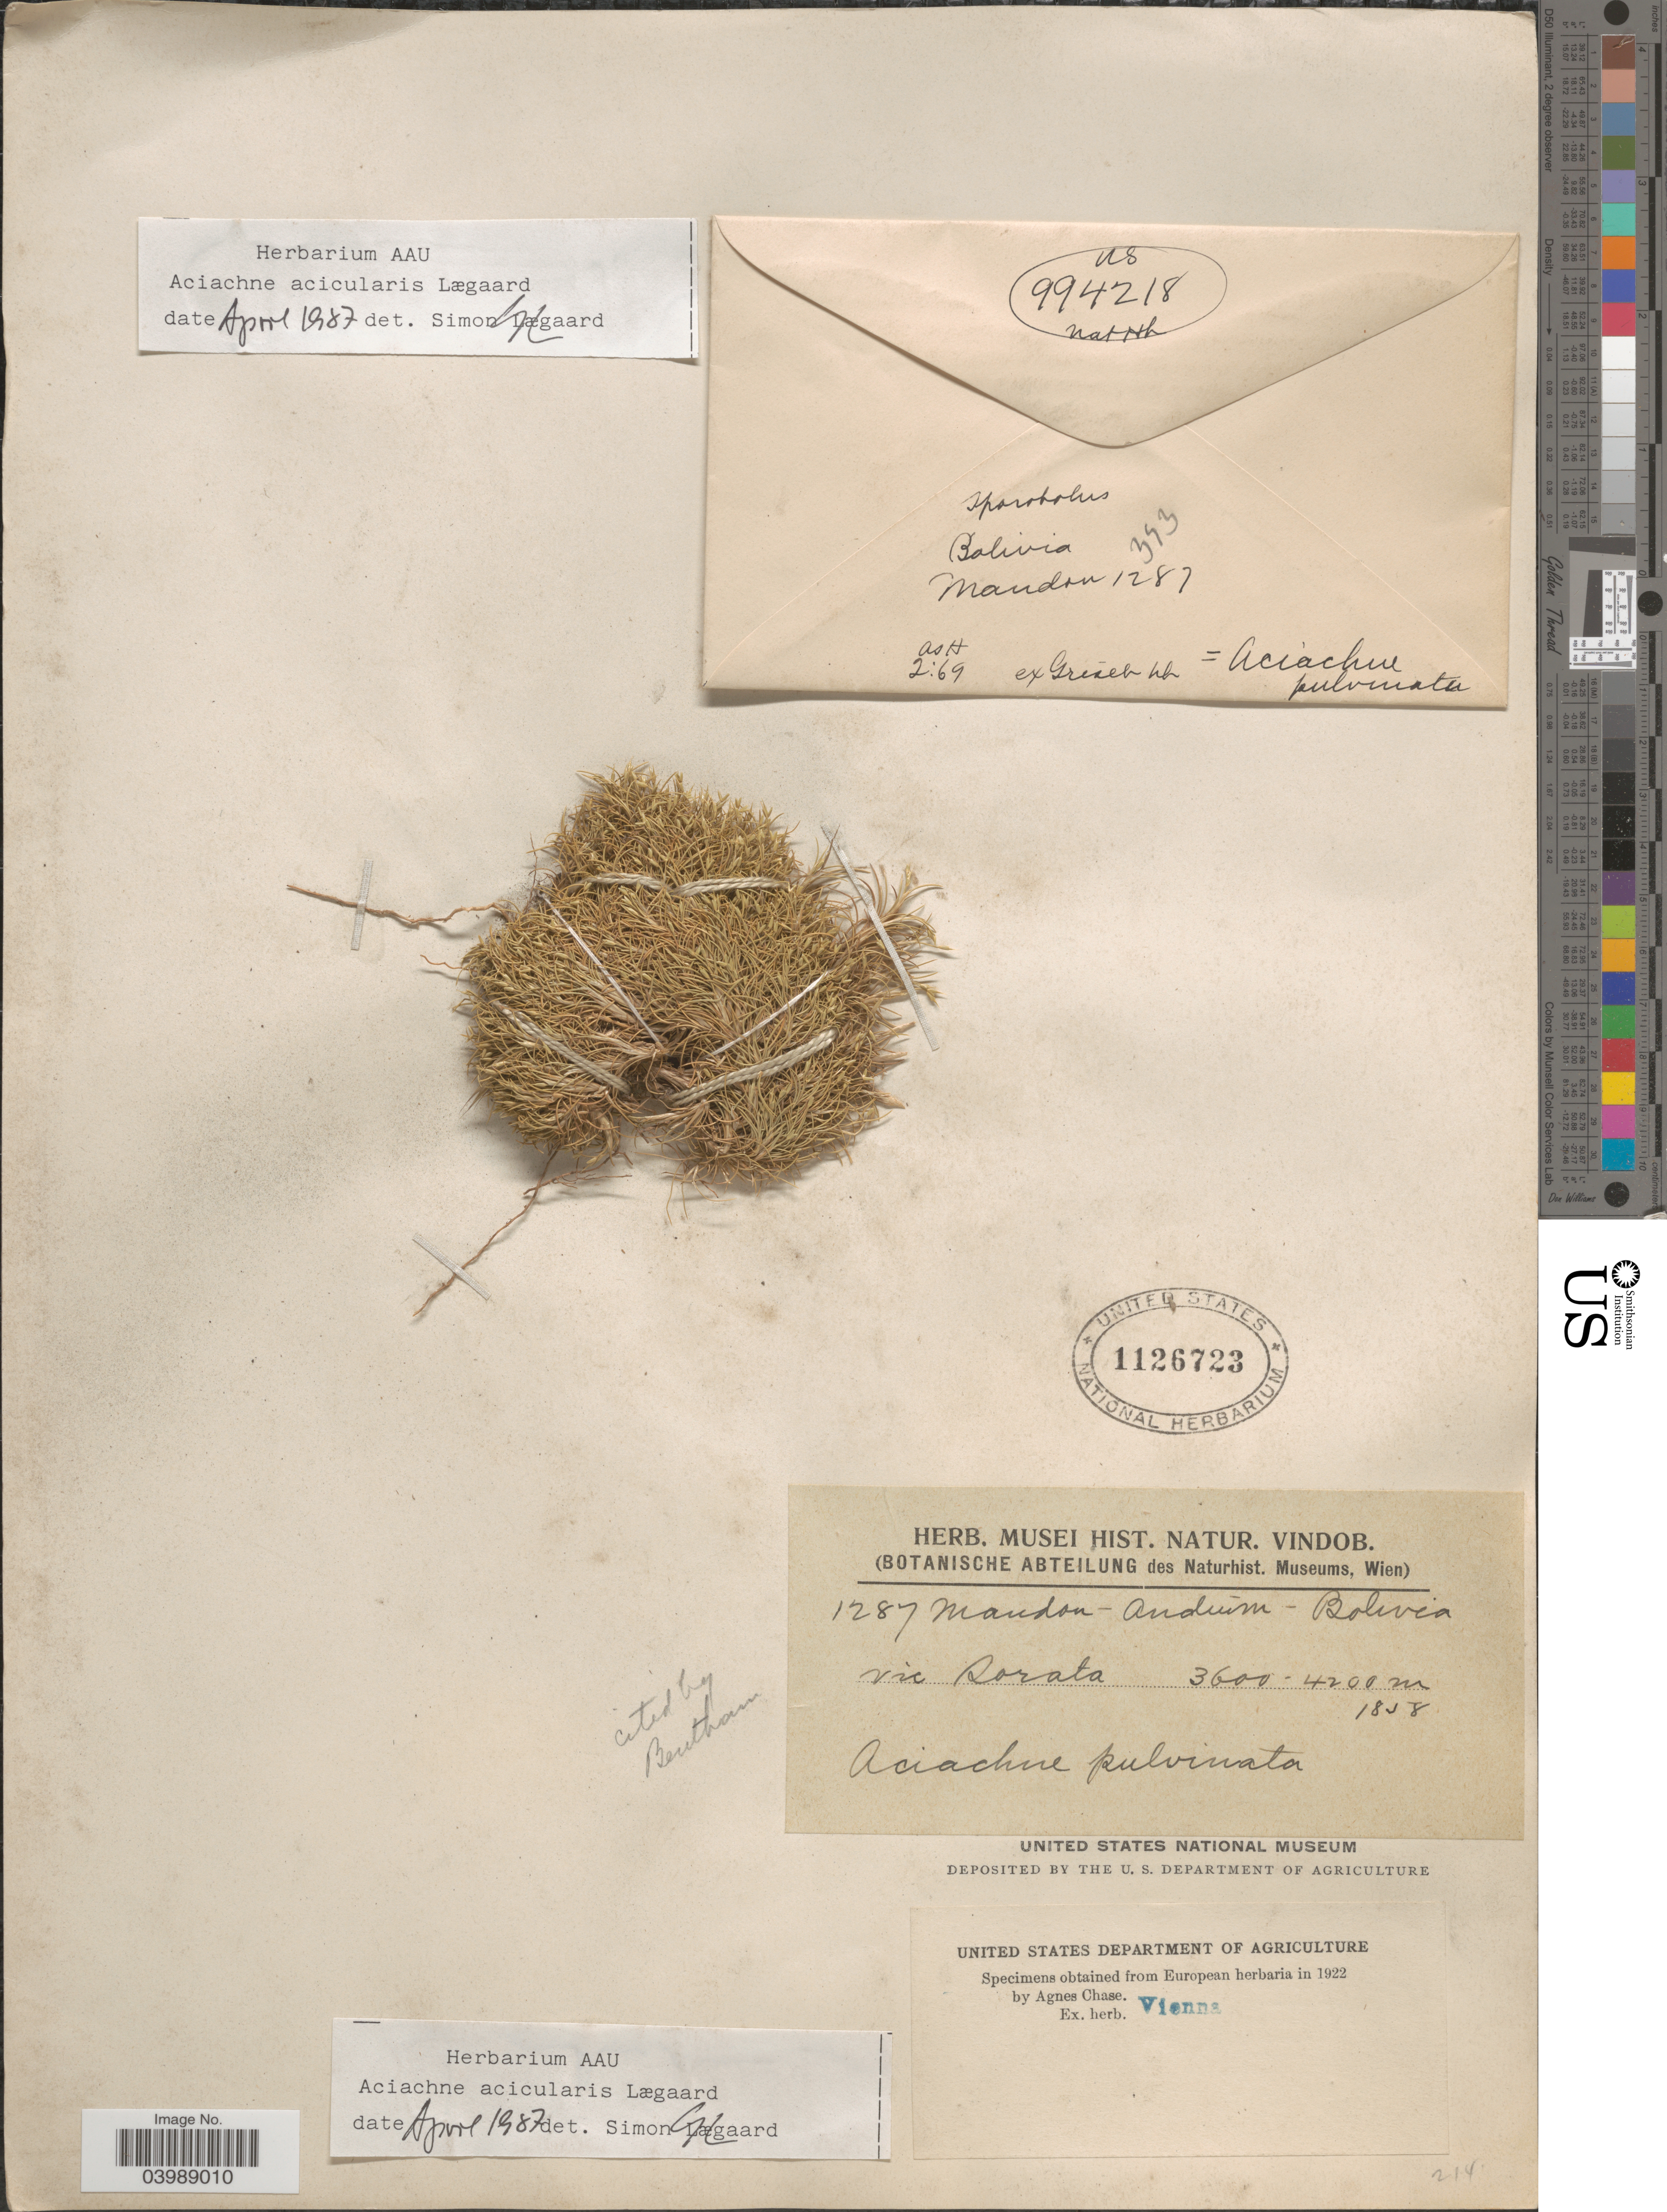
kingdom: Plantae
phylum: Tracheophyta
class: Liliopsida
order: Poales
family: Poaceae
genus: Aciachne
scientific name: Aciachne acicularis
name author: Lægaard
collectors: Mandon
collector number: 1287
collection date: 1858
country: Bolivia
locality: Anduim. Vic Sorata.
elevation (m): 3600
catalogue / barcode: US 1126723